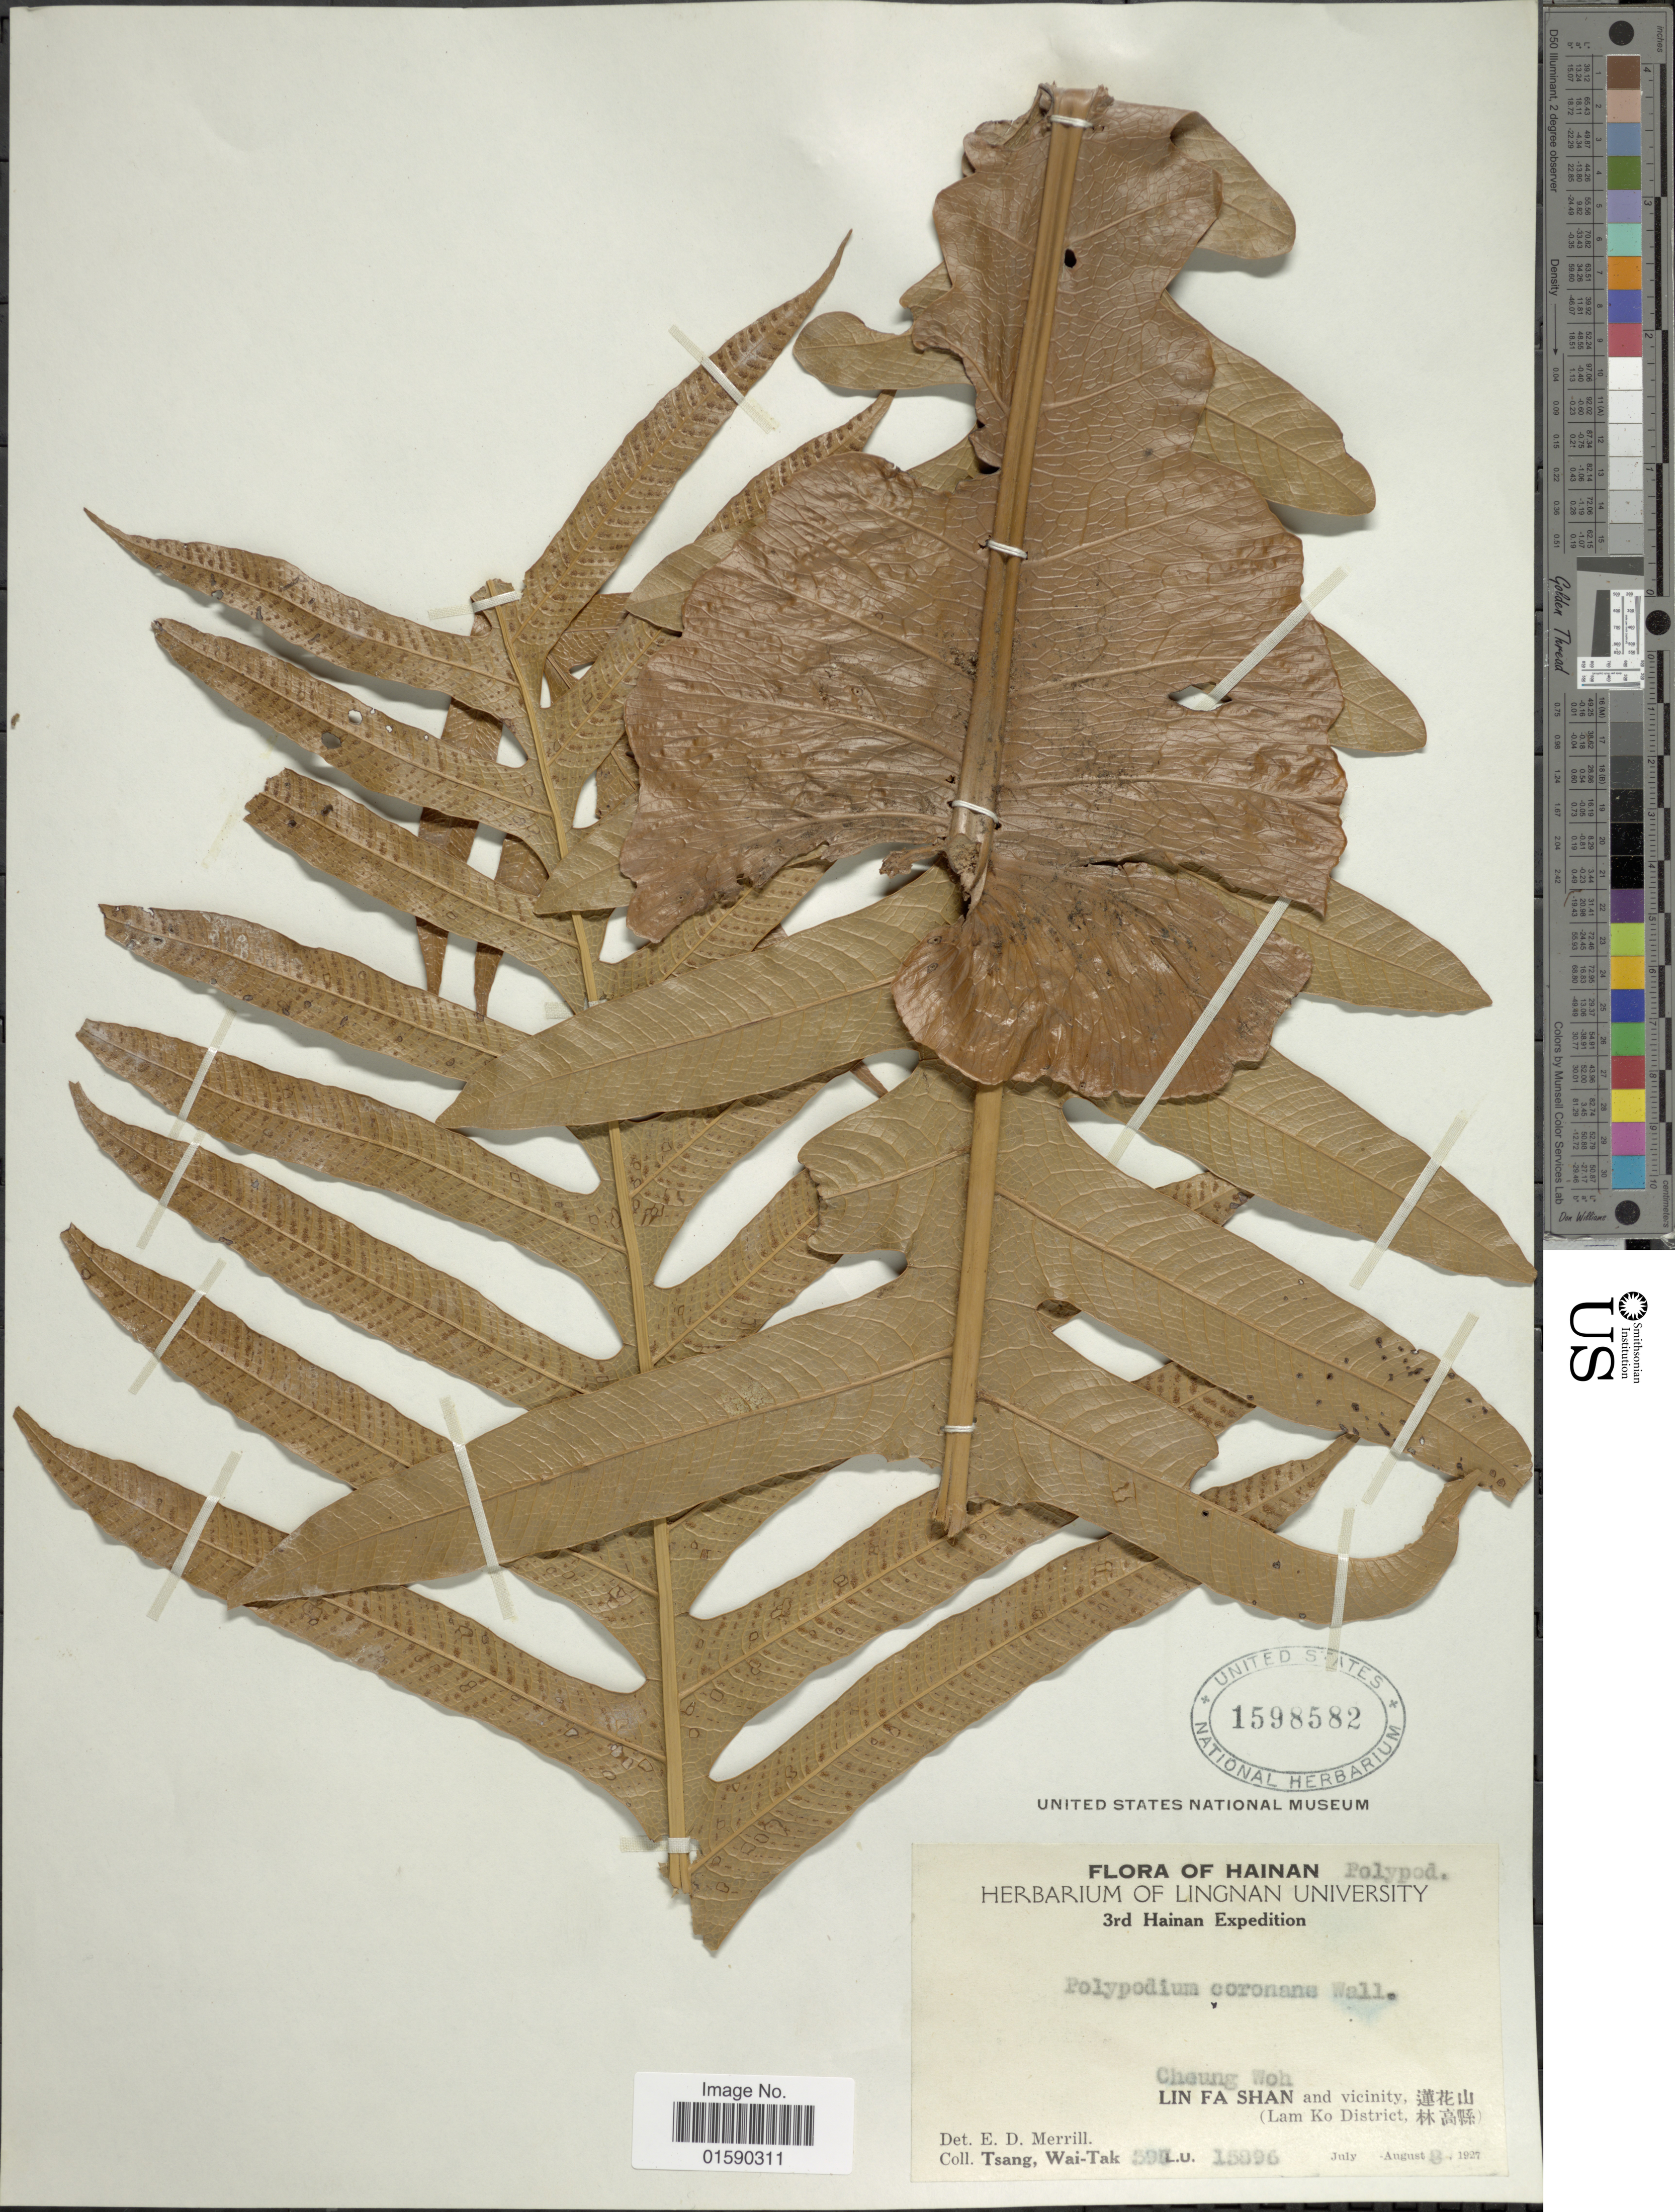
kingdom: Plantae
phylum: Tracheophyta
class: Polypodiopsida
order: Polypodiales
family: Polypodiaceae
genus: Aglaomorpha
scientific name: Aglaomorpha coronans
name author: (Wall. ex Mett.) Copel.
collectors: W. T. Tsang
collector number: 395/15896*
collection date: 1927-08-08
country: China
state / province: Hainan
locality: Hainan,Cheung Woh, Lin Fa Shan and vicinity, Lam Ko District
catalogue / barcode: US 1598582